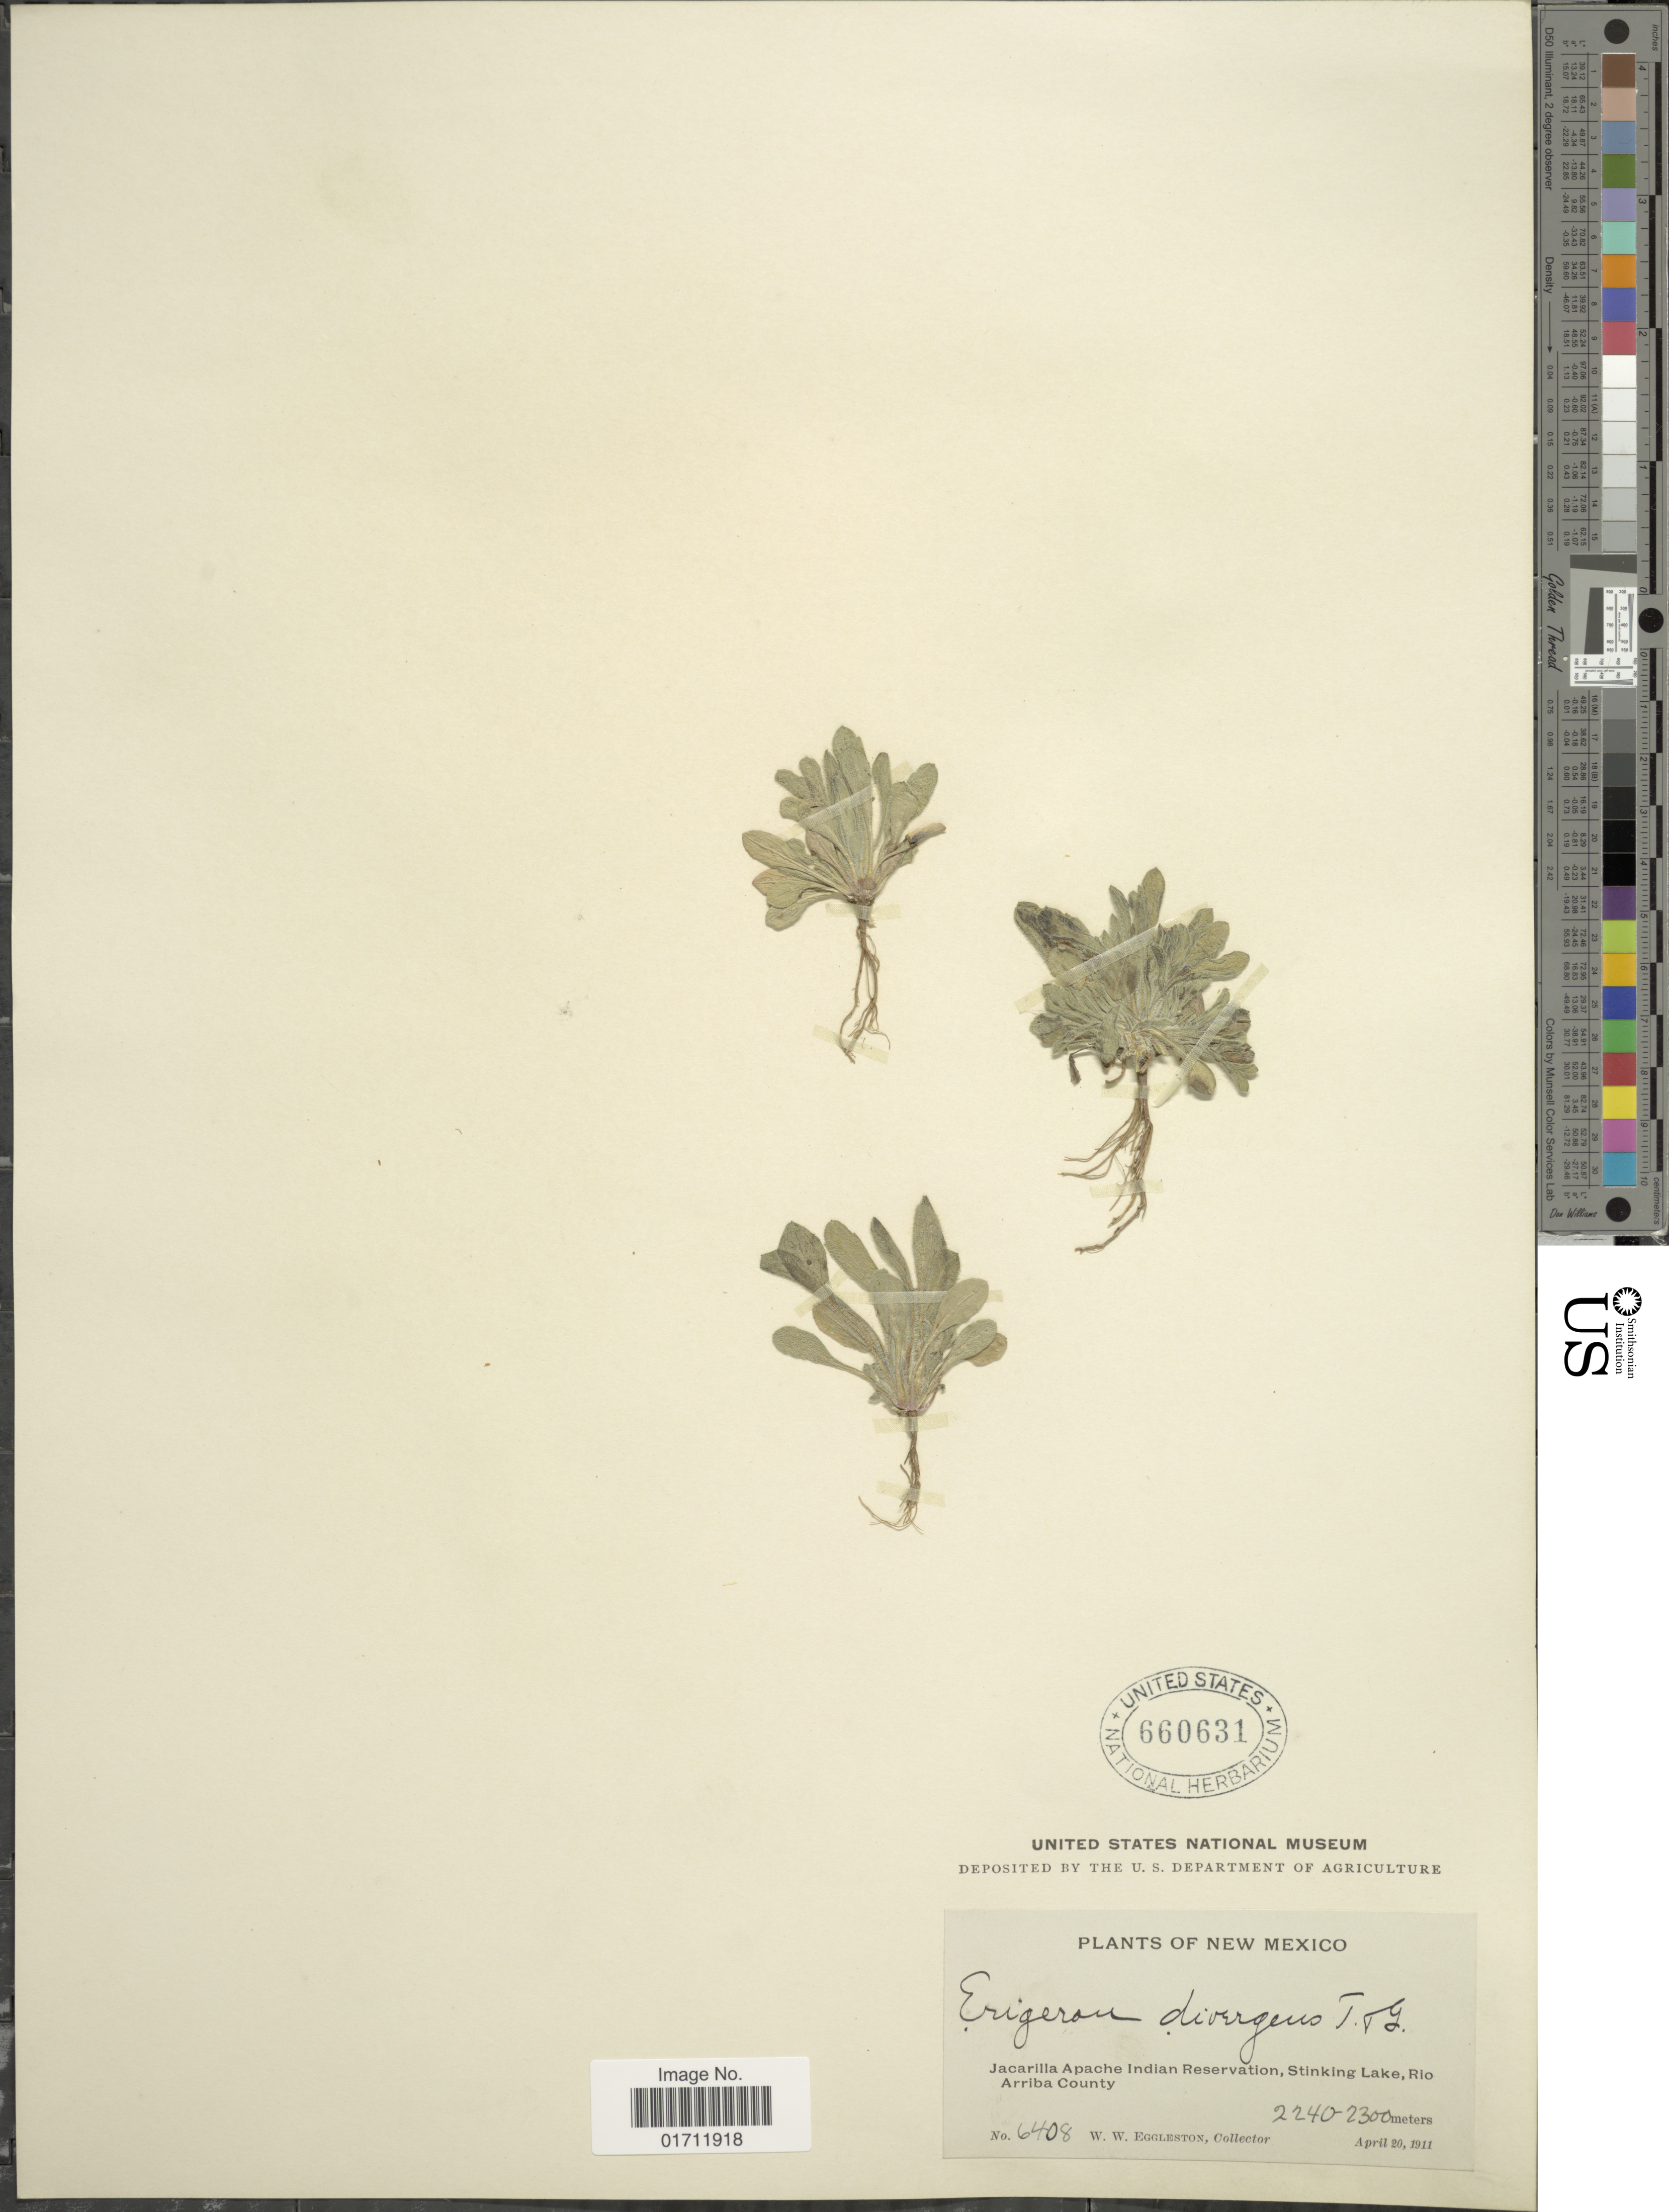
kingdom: Plantae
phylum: Tracheophyta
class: Magnoliopsida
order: Asterales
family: Asteraceae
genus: Erigeron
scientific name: Erigeron divergens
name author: Torr. & A. Gray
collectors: W. W. Eggleston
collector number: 6408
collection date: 1911-04-20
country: United States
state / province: New Mexico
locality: Jacarilla Apache Indian Reservation, Stinking Lake Rio Ariba County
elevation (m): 2240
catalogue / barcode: US 660631